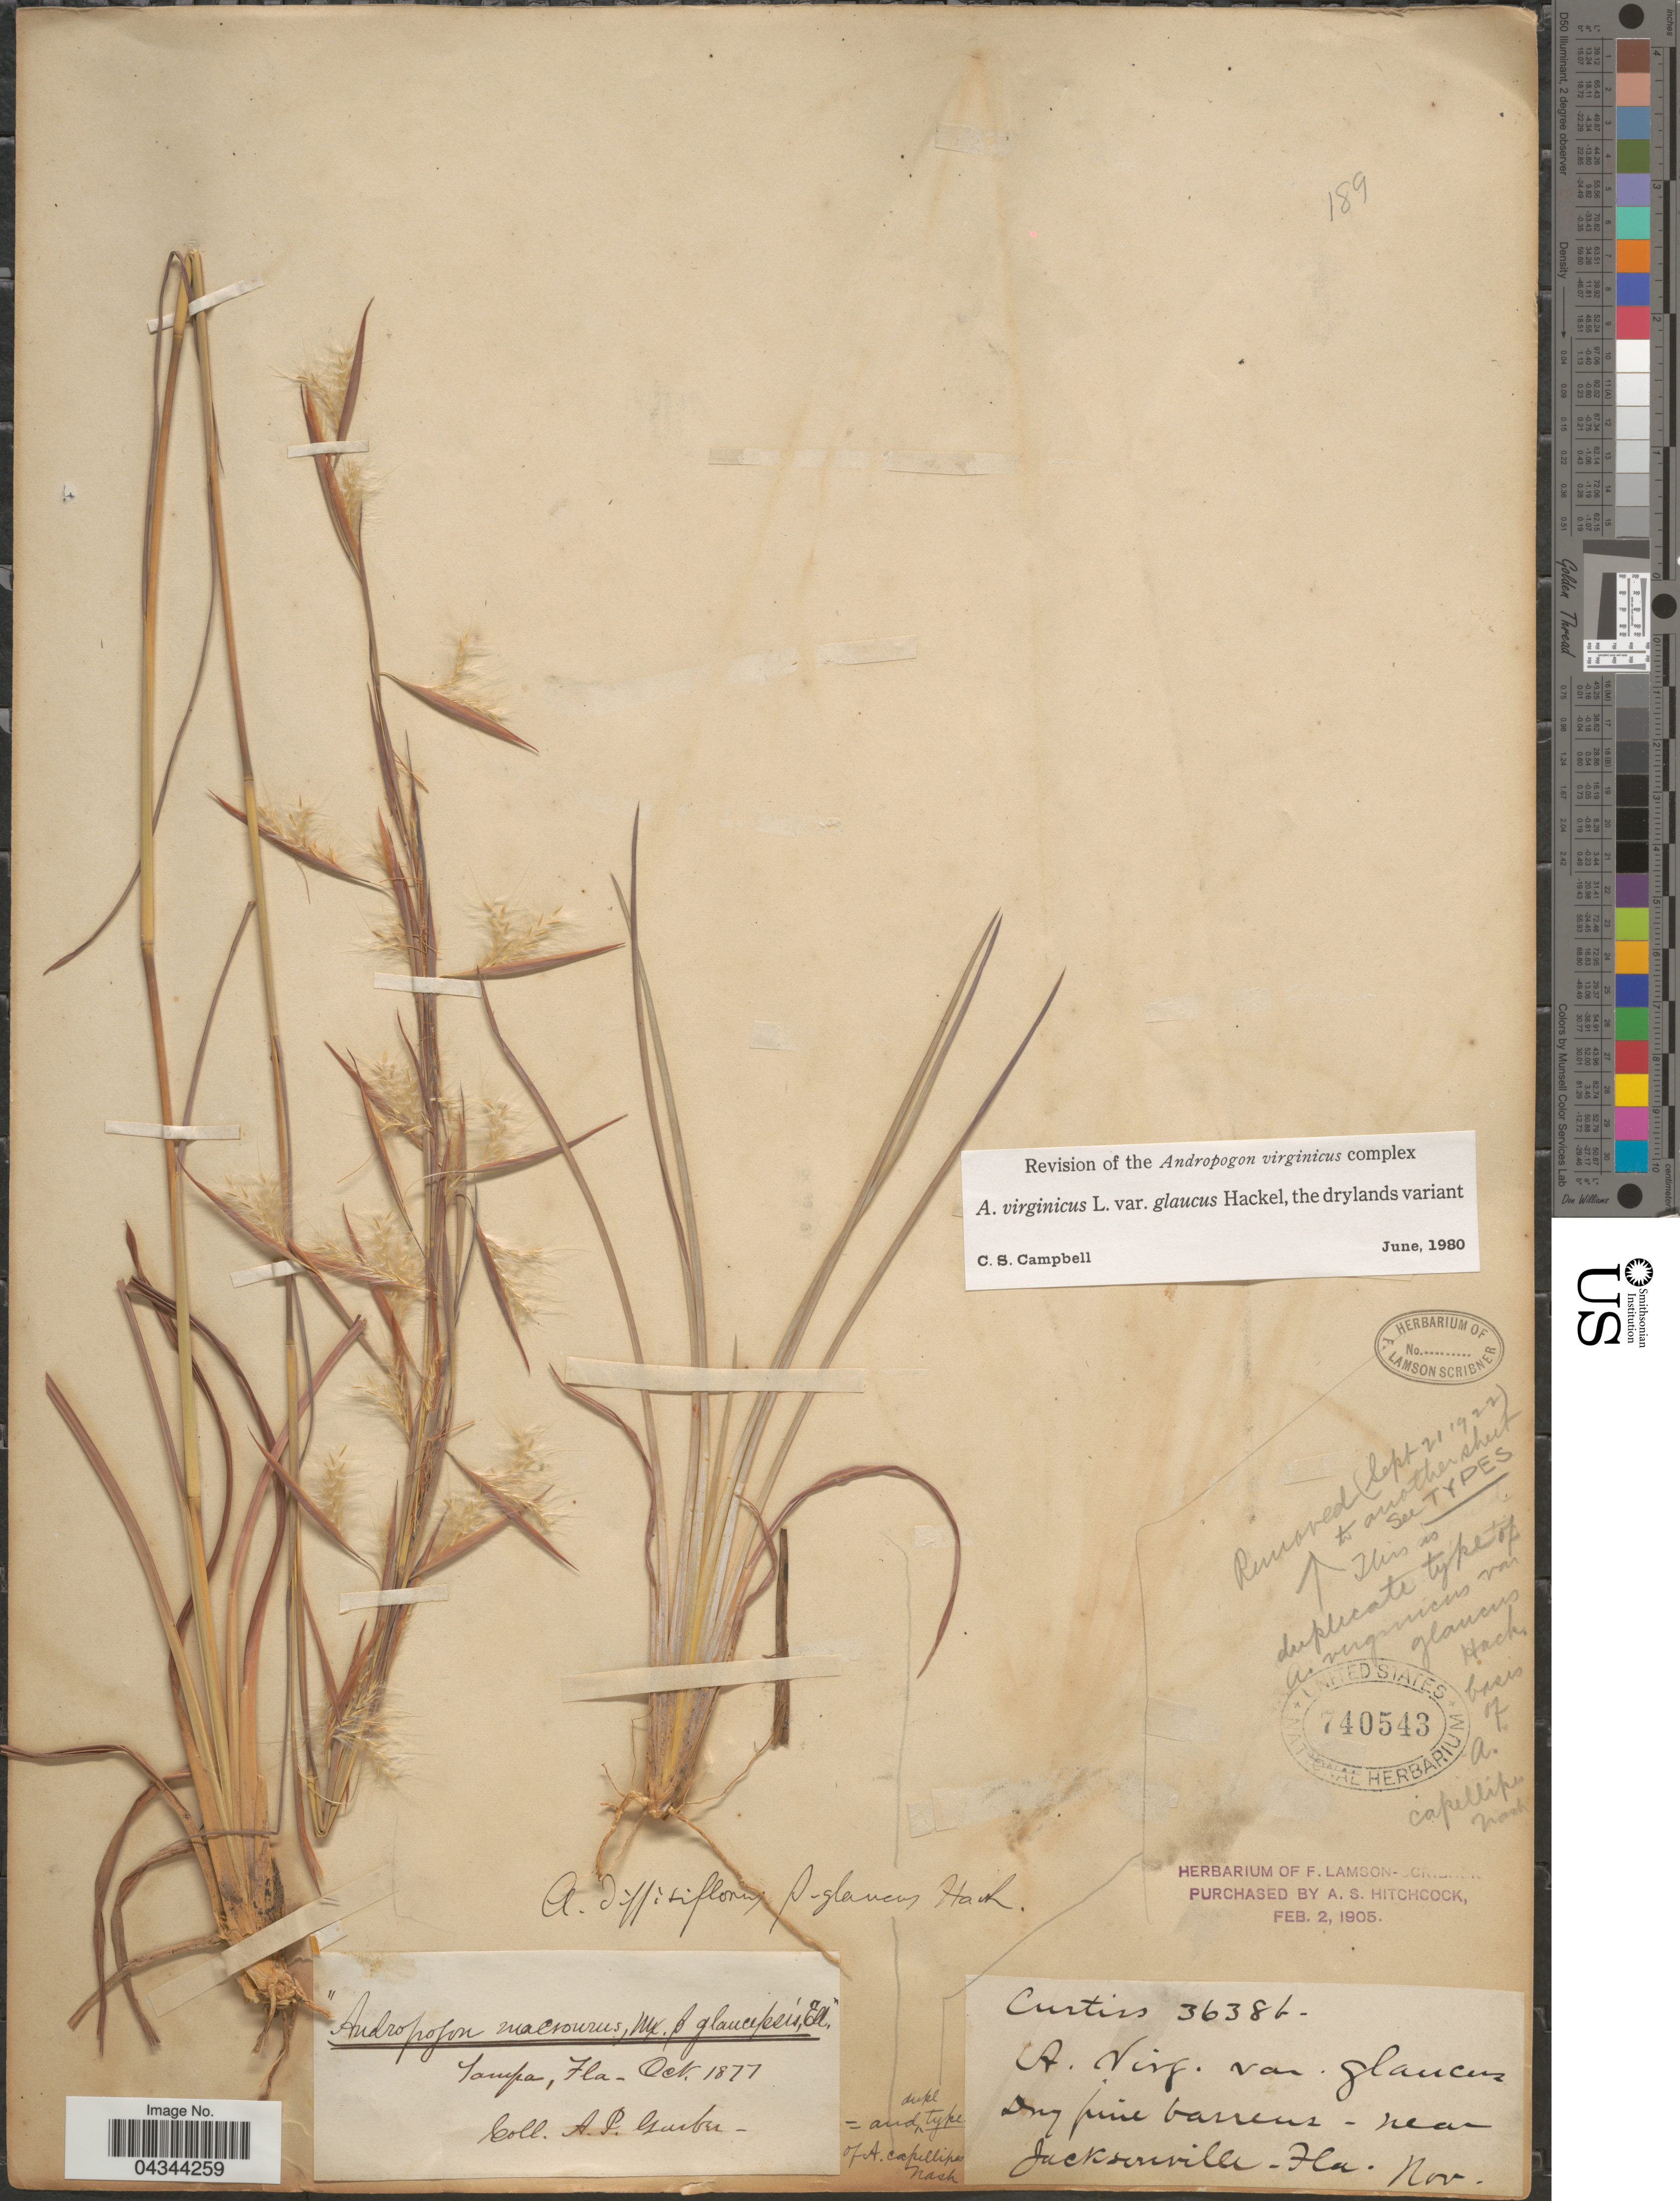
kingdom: Plantae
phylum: Tracheophyta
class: Liliopsida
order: Poales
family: Poaceae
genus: Andropogon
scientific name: Andropogon virginicus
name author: L.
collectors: A. P. Garber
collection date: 1877-10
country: United States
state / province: Florida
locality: Tampa.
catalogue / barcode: US 740543